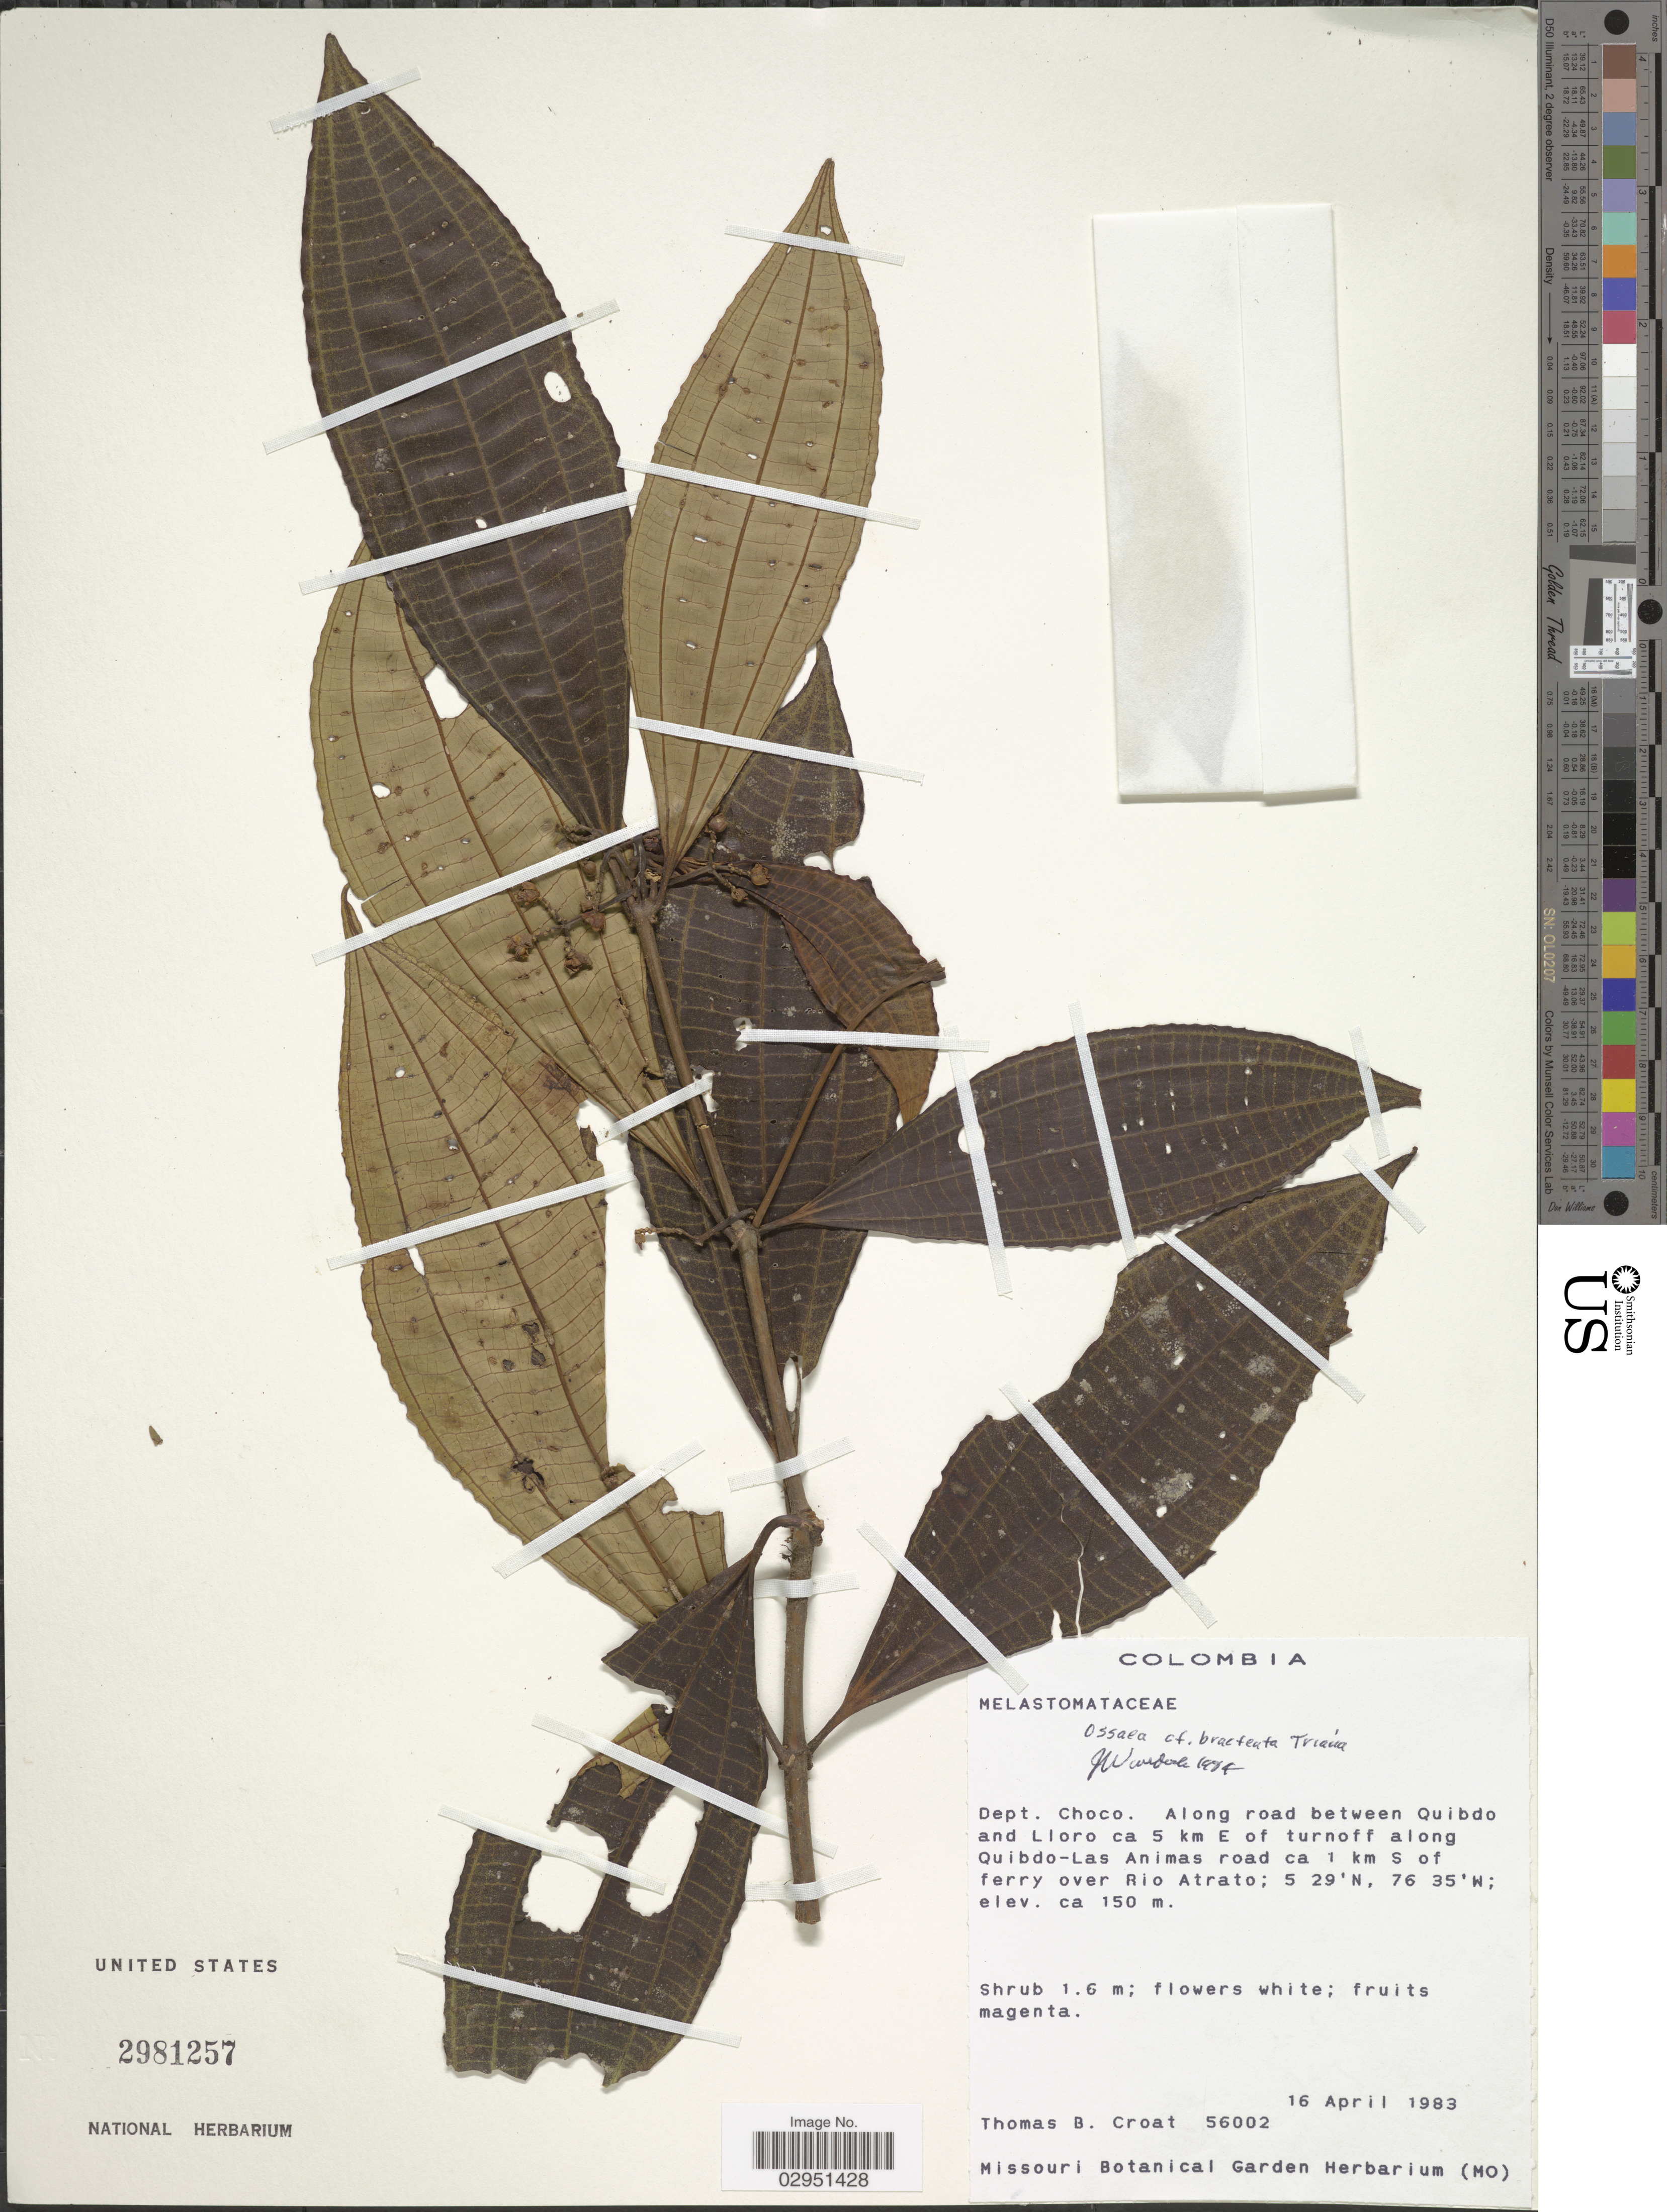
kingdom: Plantae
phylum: Tracheophyta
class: Magnoliopsida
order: Myrtales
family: Melastomataceae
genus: Ossaea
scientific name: Ossaea bracteata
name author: Triana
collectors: T. B. Croat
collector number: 56002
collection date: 1983-04-16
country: Colombia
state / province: Chocó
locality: Dept. Choco: Along road between Quibdo and Lloro ca 5 km E of turnoff along Quibdo-Las Animas road ca 1 km S of ferry over Rio Atrato.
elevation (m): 150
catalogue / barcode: US 2981257